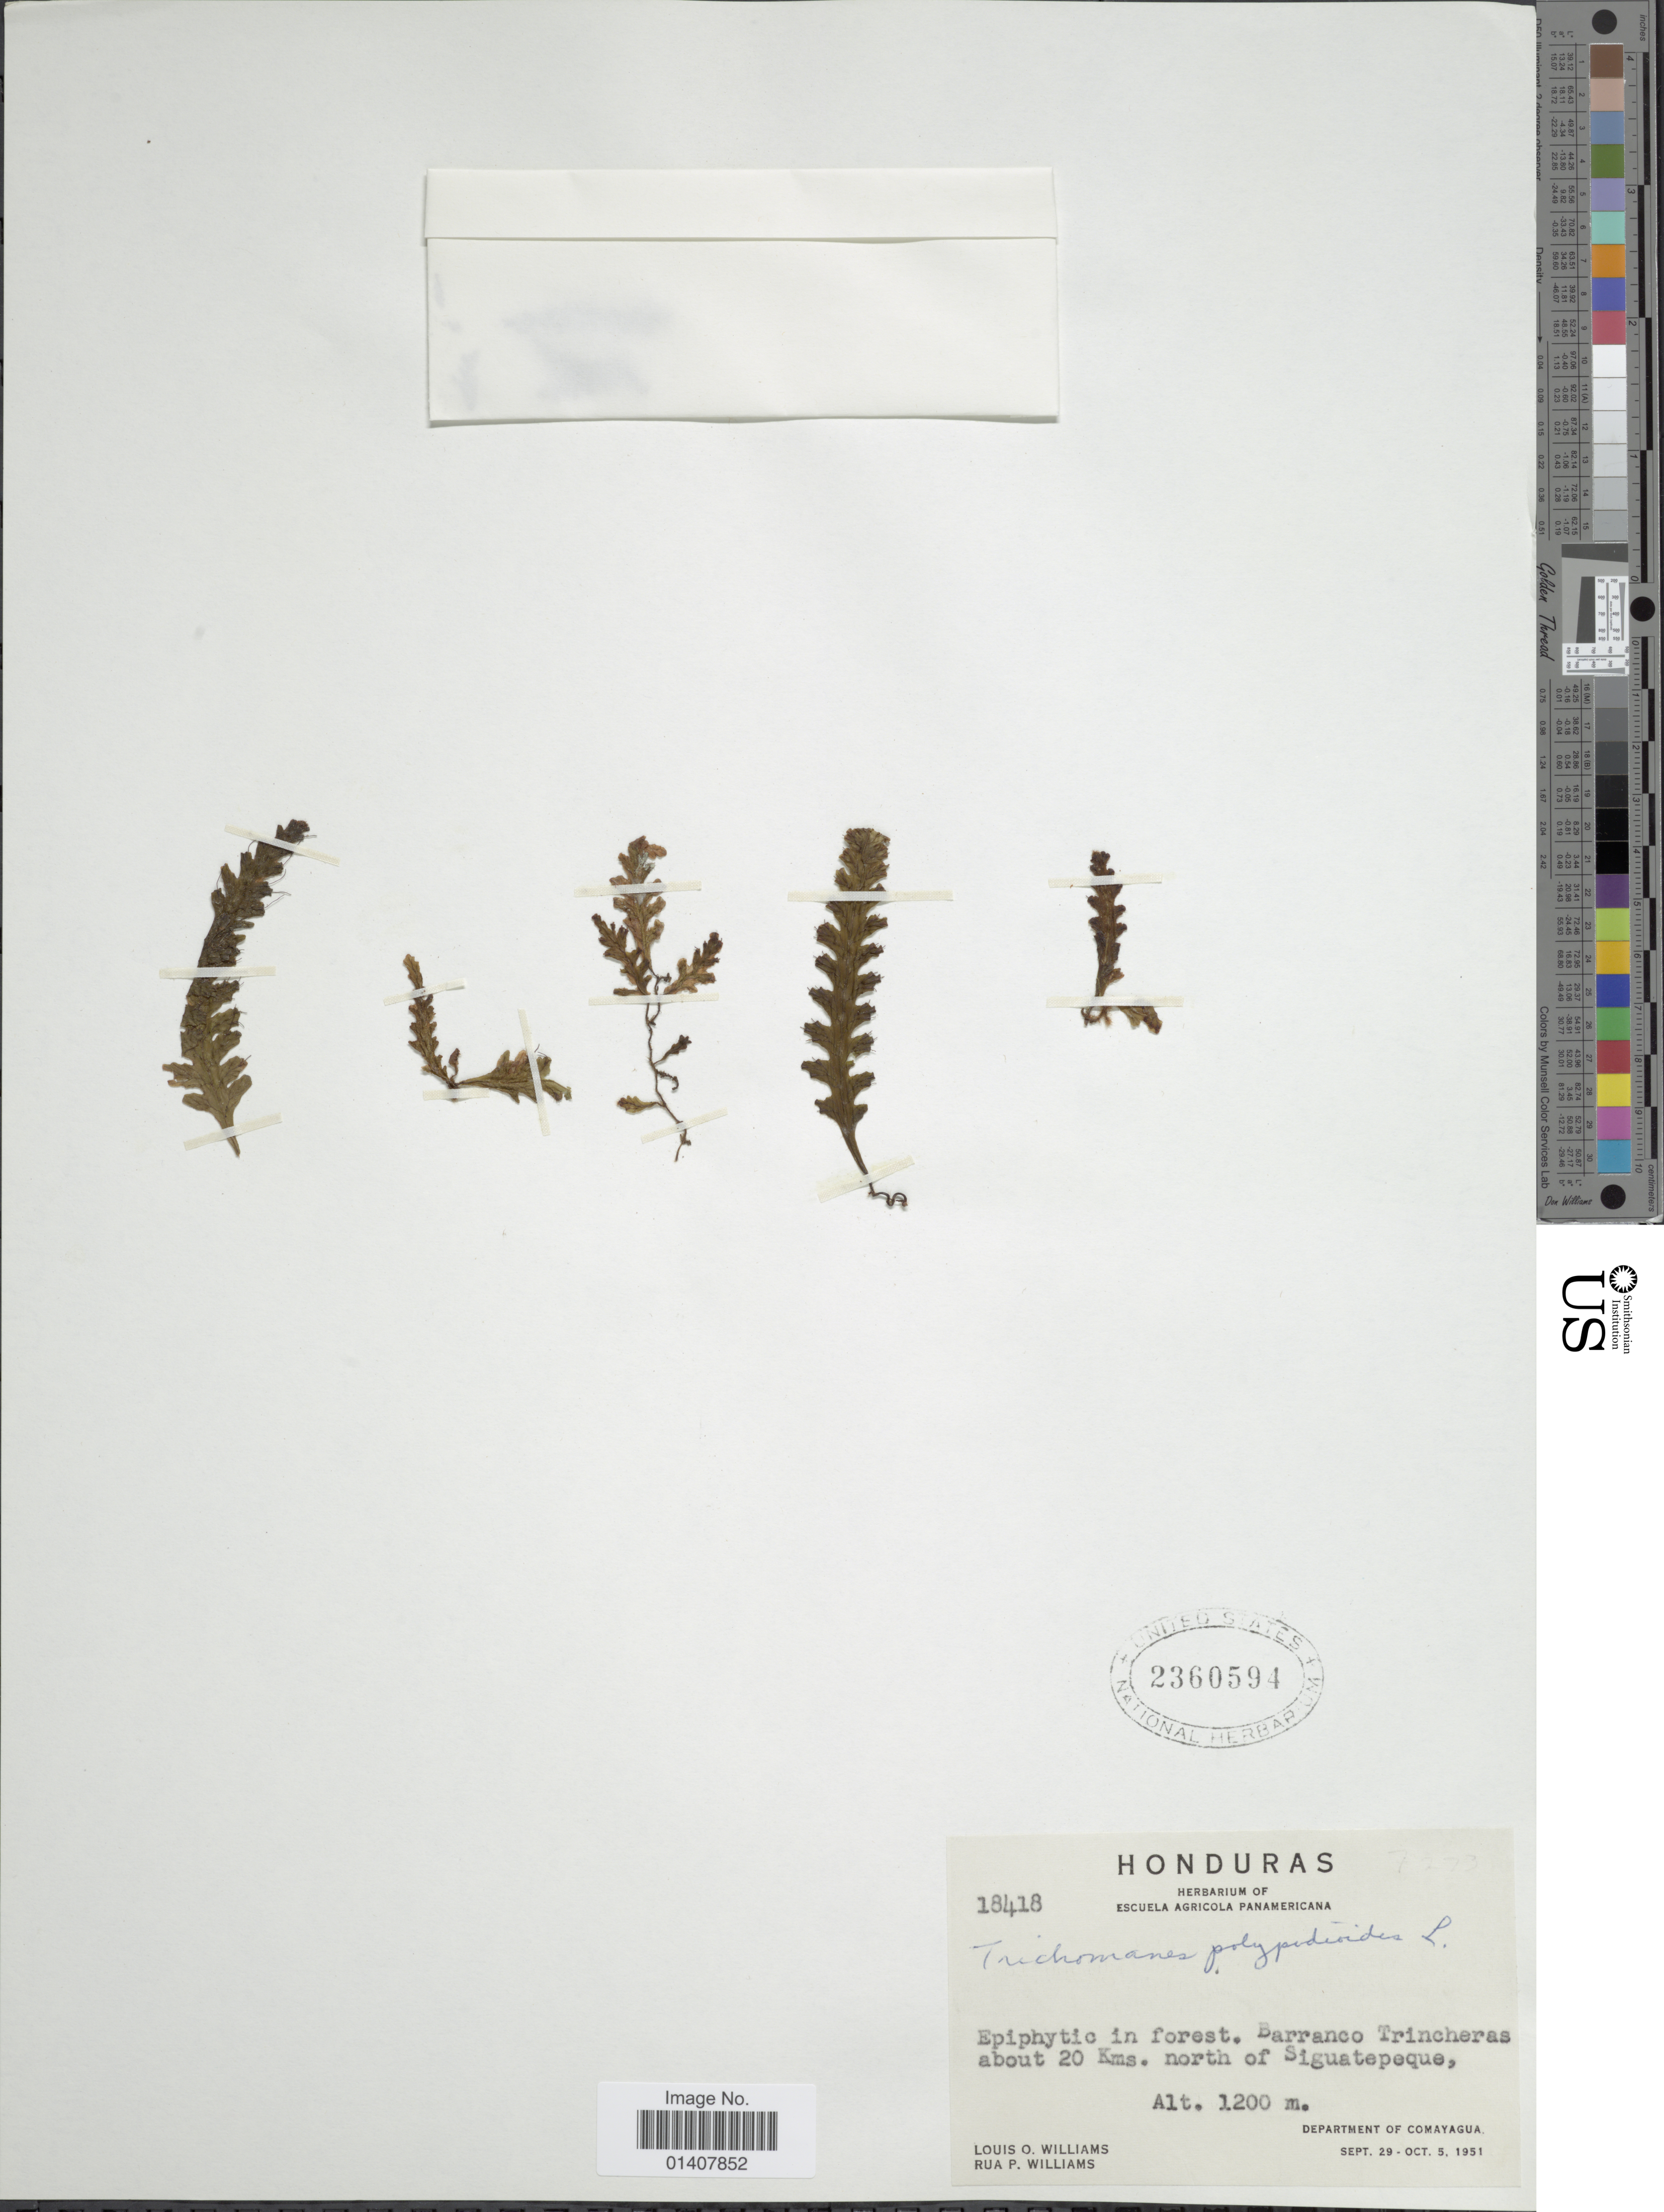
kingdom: Plantae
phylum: Tracheophyta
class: Polypodiopsida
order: Hymenophyllales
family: Hymenophyllaceae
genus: Trichomanes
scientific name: Trichomanes polypodioides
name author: L.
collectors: L. O. Williams & R. P. Williams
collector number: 18418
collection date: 1951-09-29/1951-10-05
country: Honduras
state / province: Comayagua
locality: About 20kms north of Siguatepeque, Department of Comayagua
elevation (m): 1200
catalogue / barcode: US 2360594